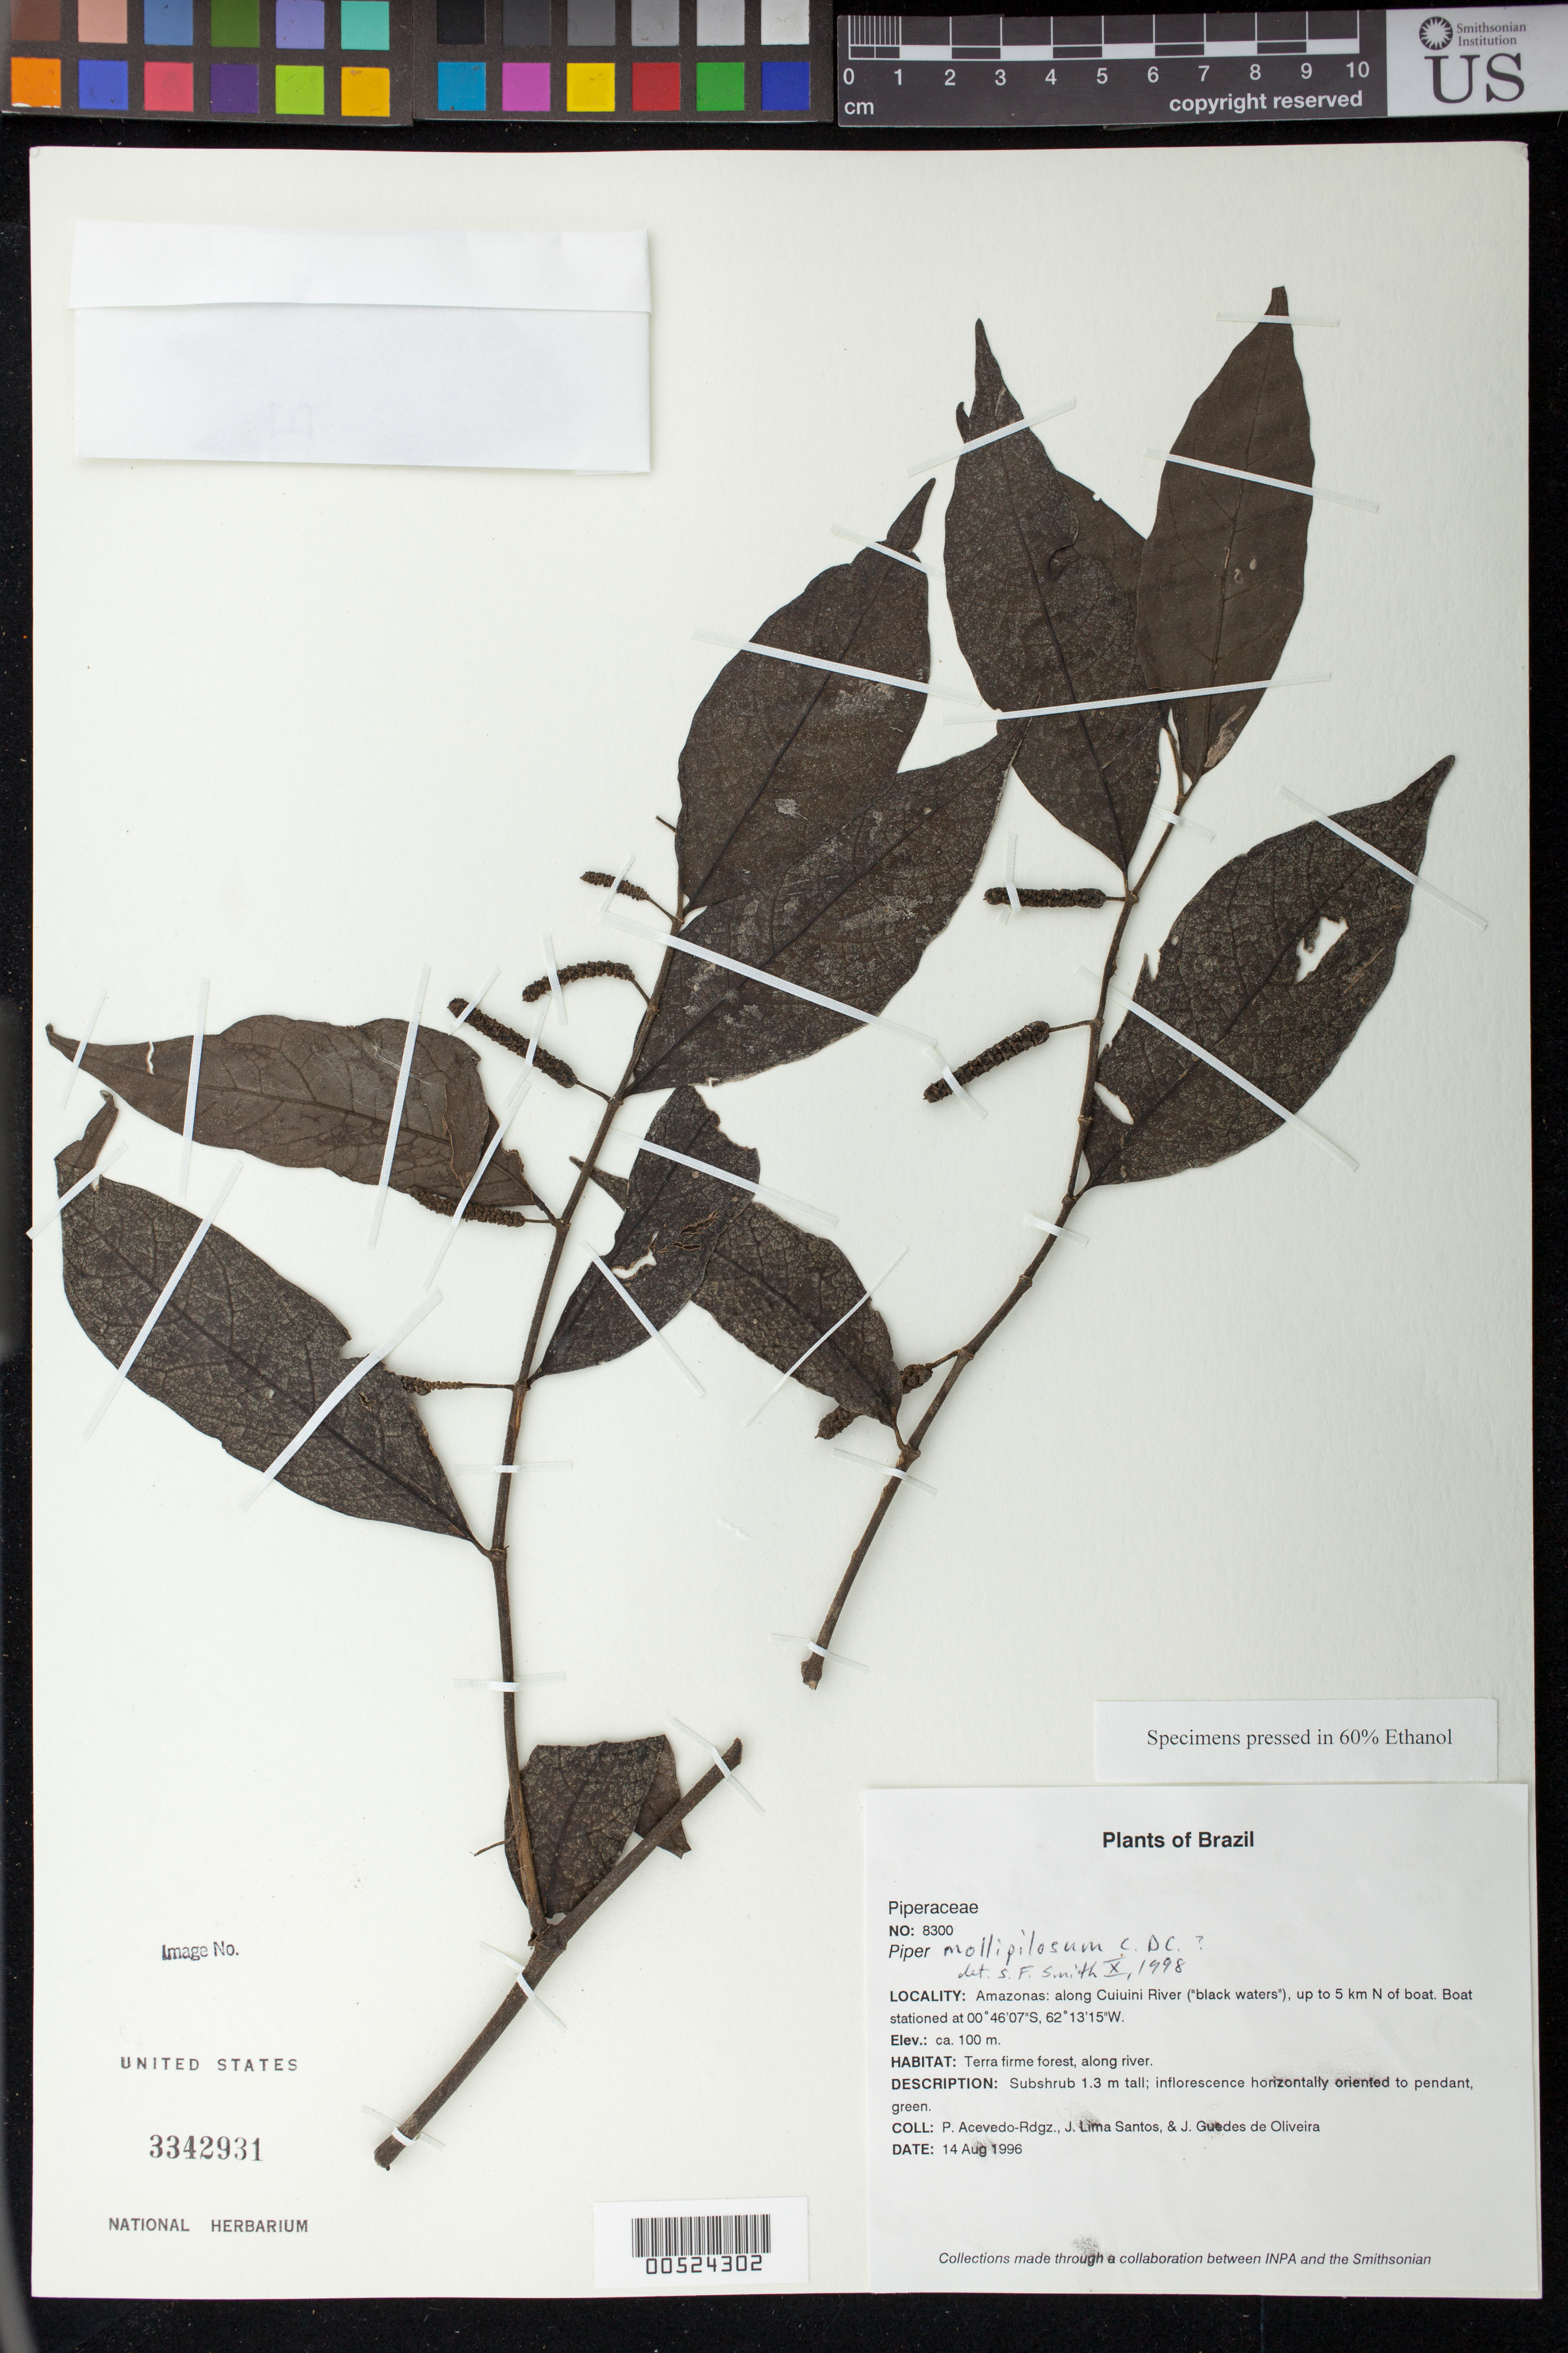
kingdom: Plantae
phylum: Tracheophyta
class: Magnoliopsida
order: Piperales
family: Piperaceae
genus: Piper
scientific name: Piper mollipilosum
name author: C. DC.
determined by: Smith, Stephen F., (US), NMNH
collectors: P. Acevedo-Rodr., J. L. Santos & J. Guedes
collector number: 8300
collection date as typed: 14 Aug 1996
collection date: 1996-08-14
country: Brazil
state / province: Amazonas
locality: Along Cuiuini River ("blackwaters"), 0.5 km N of boat. Boat stationed at coordinates.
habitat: Terra firme forest.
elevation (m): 100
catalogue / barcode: US 3342931